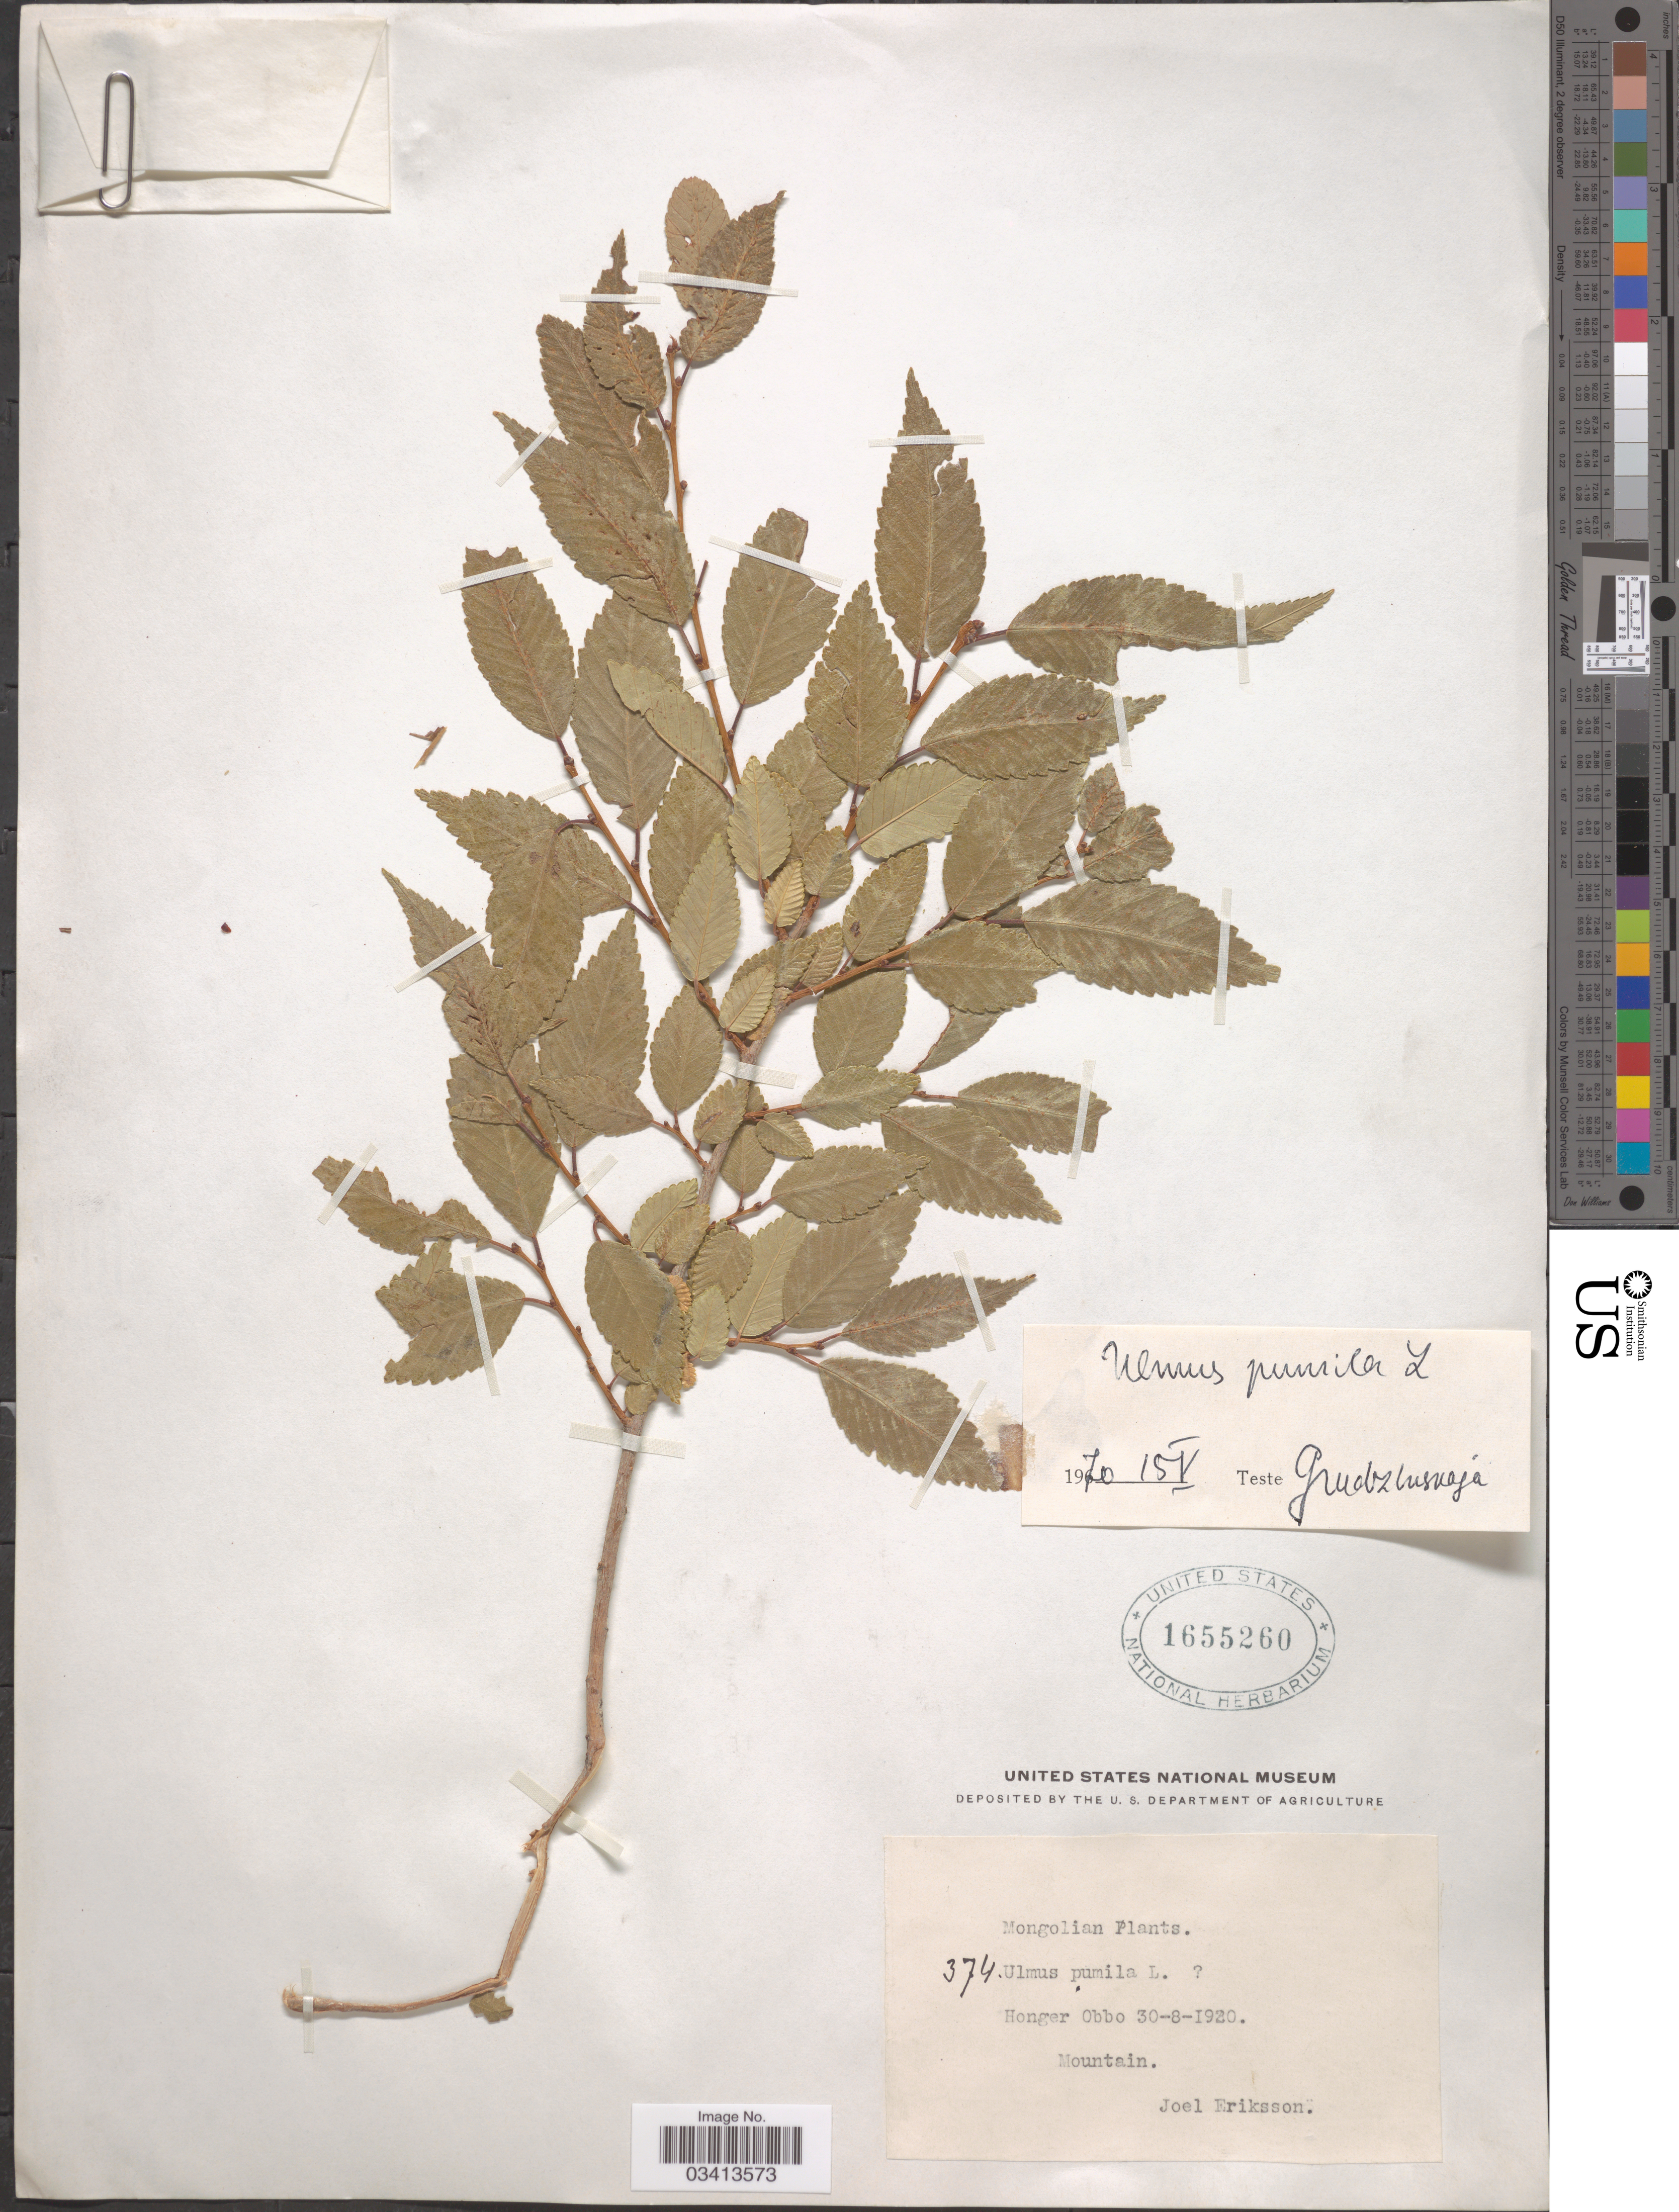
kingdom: Plantae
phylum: Tracheophyta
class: Magnoliopsida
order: Rosales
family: Ulmaceae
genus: Ulmus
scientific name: Ulmus pumila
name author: L.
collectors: J. Eriksson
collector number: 374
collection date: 1920-08-30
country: Mongolia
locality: Honger Obbo. Mountain.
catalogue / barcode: US 1655260